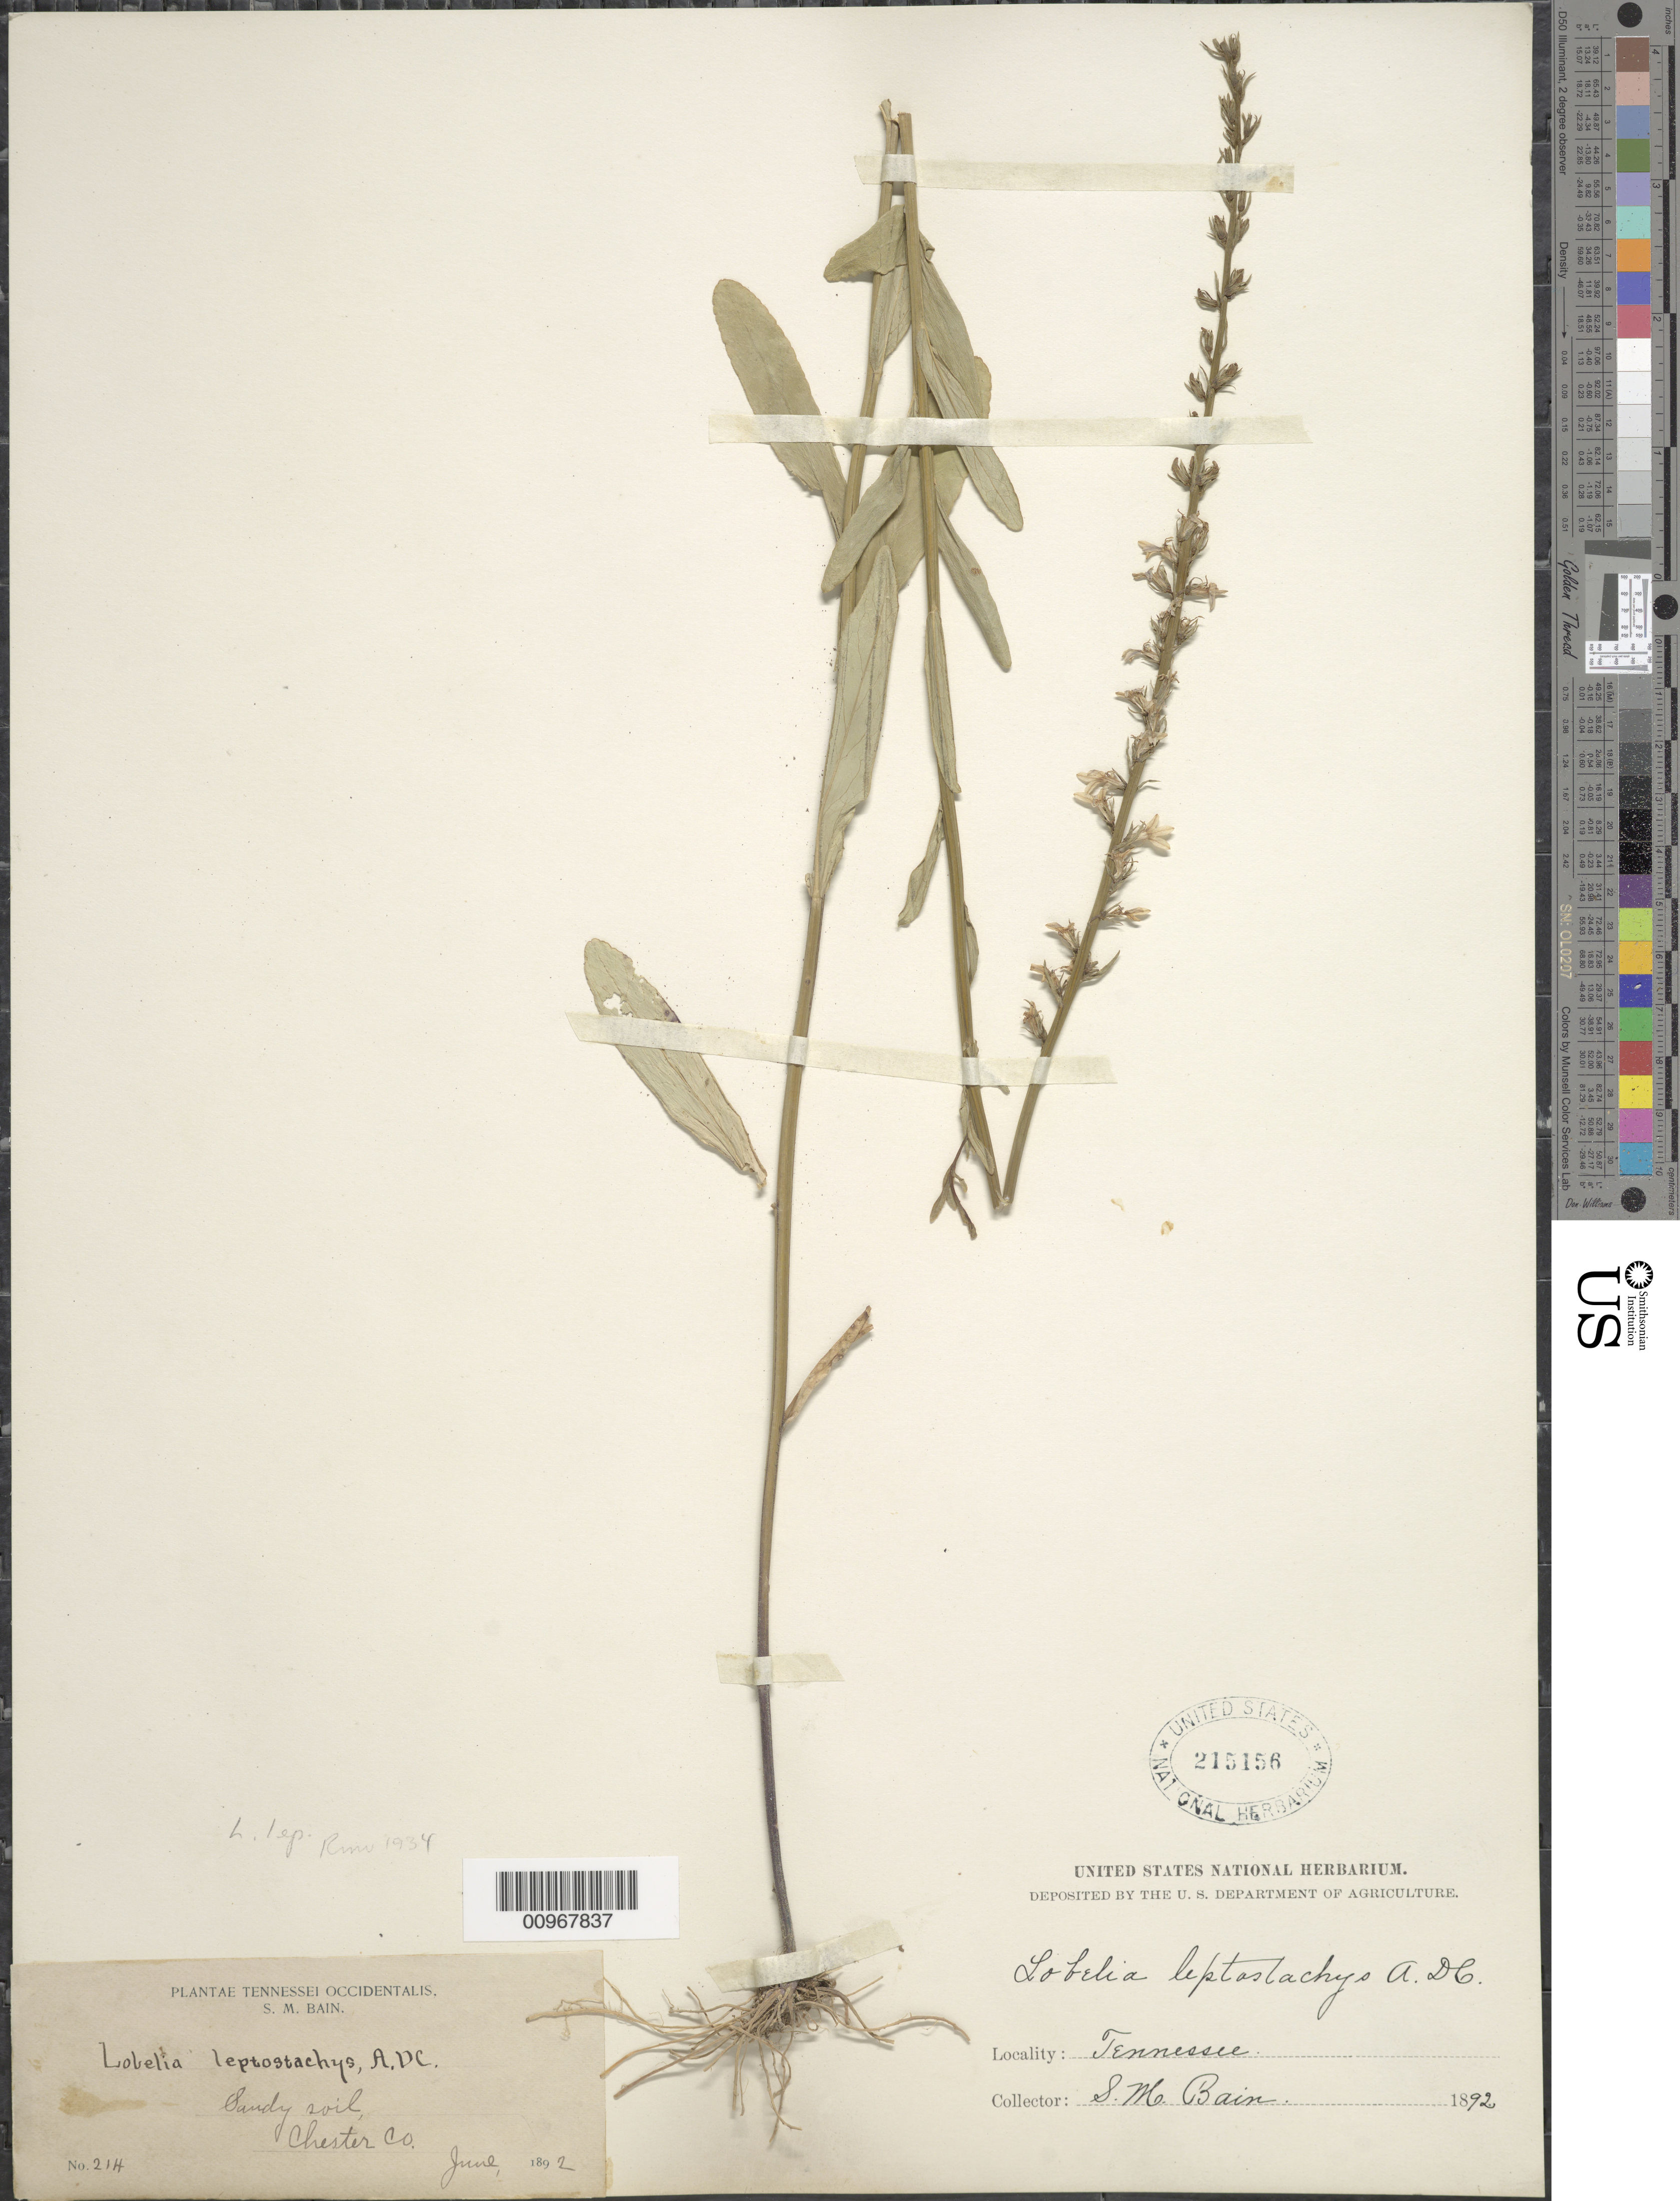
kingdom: Plantae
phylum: Tracheophyta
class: Magnoliopsida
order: Asterales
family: Campanulaceae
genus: Lobelia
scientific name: Lobelia leptostachys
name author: A. DC.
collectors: S. M. Bain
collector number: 214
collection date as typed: Jun 1892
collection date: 1892-06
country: United States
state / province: Tennessee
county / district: Chester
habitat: sandy soil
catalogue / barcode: US 2151546